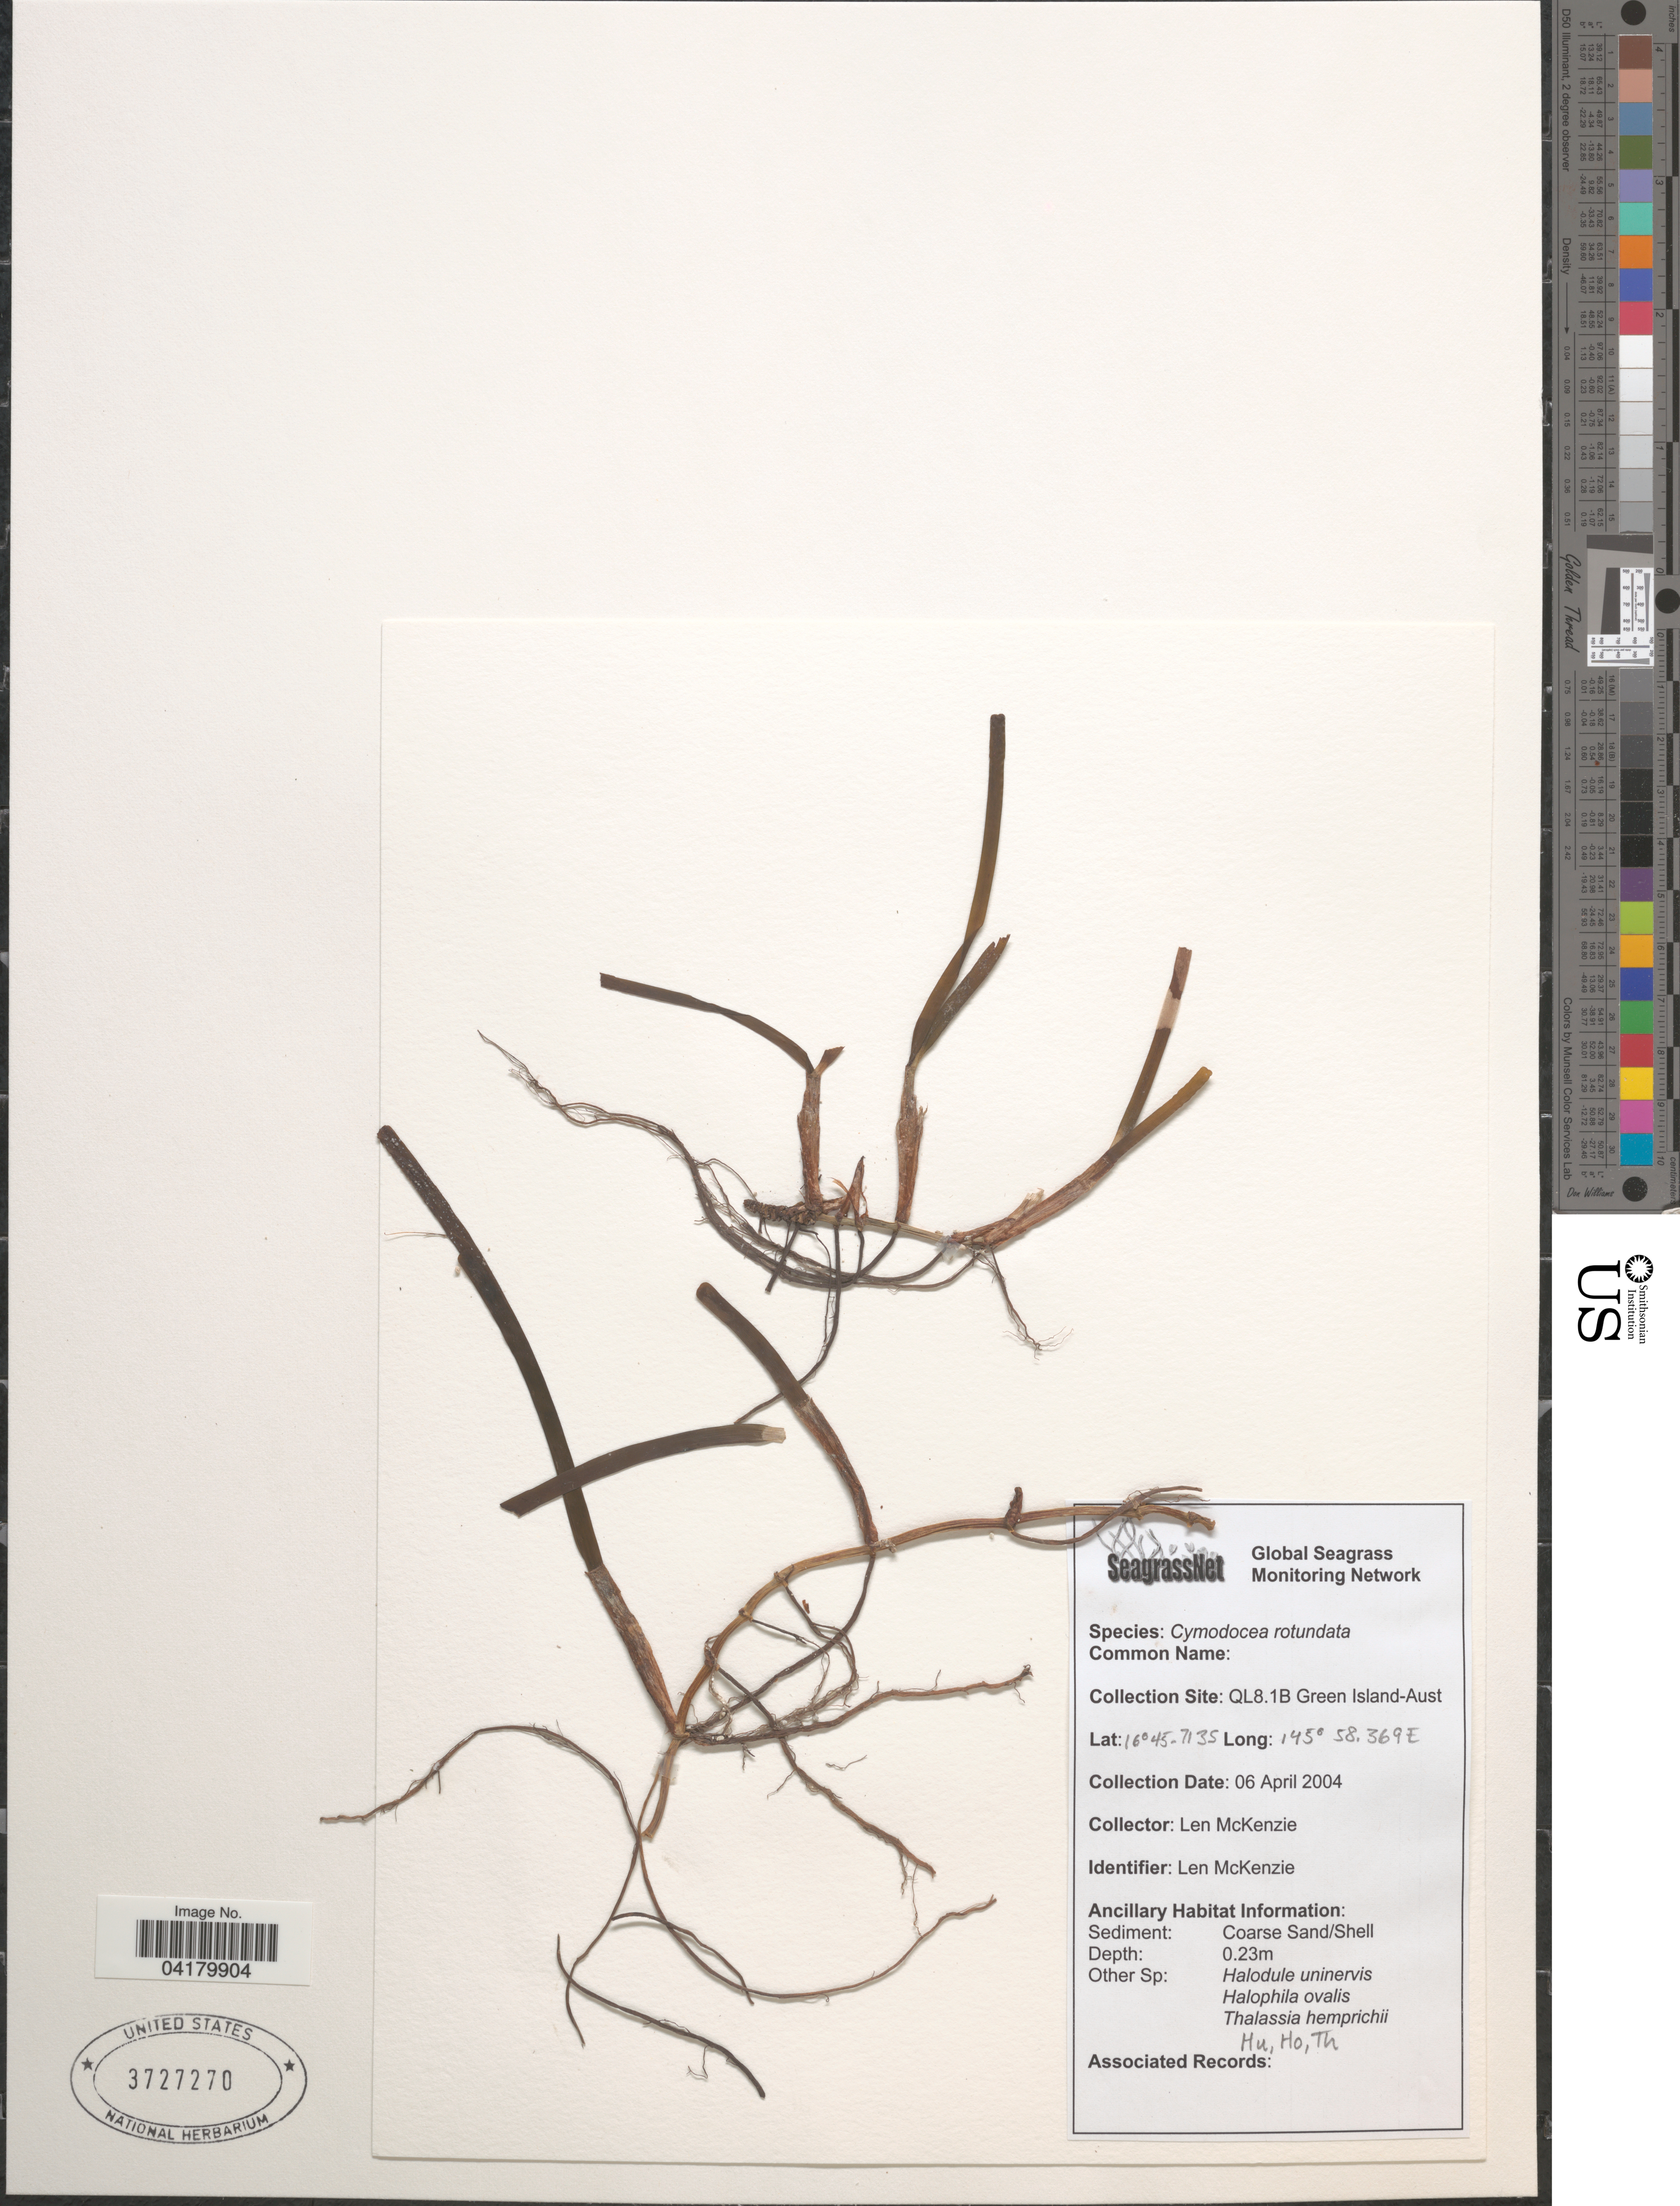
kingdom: Plantae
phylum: Tracheophyta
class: Liliopsida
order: Alismatales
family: Cymodoceaceae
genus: Cymodocea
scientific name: Cymodocea rotundata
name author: Asch. & Schweinf.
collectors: L. McKenzie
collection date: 2004-04-06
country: Australia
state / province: Queensland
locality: Collection Site: QL8.1B Green Island.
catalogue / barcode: US 3727270